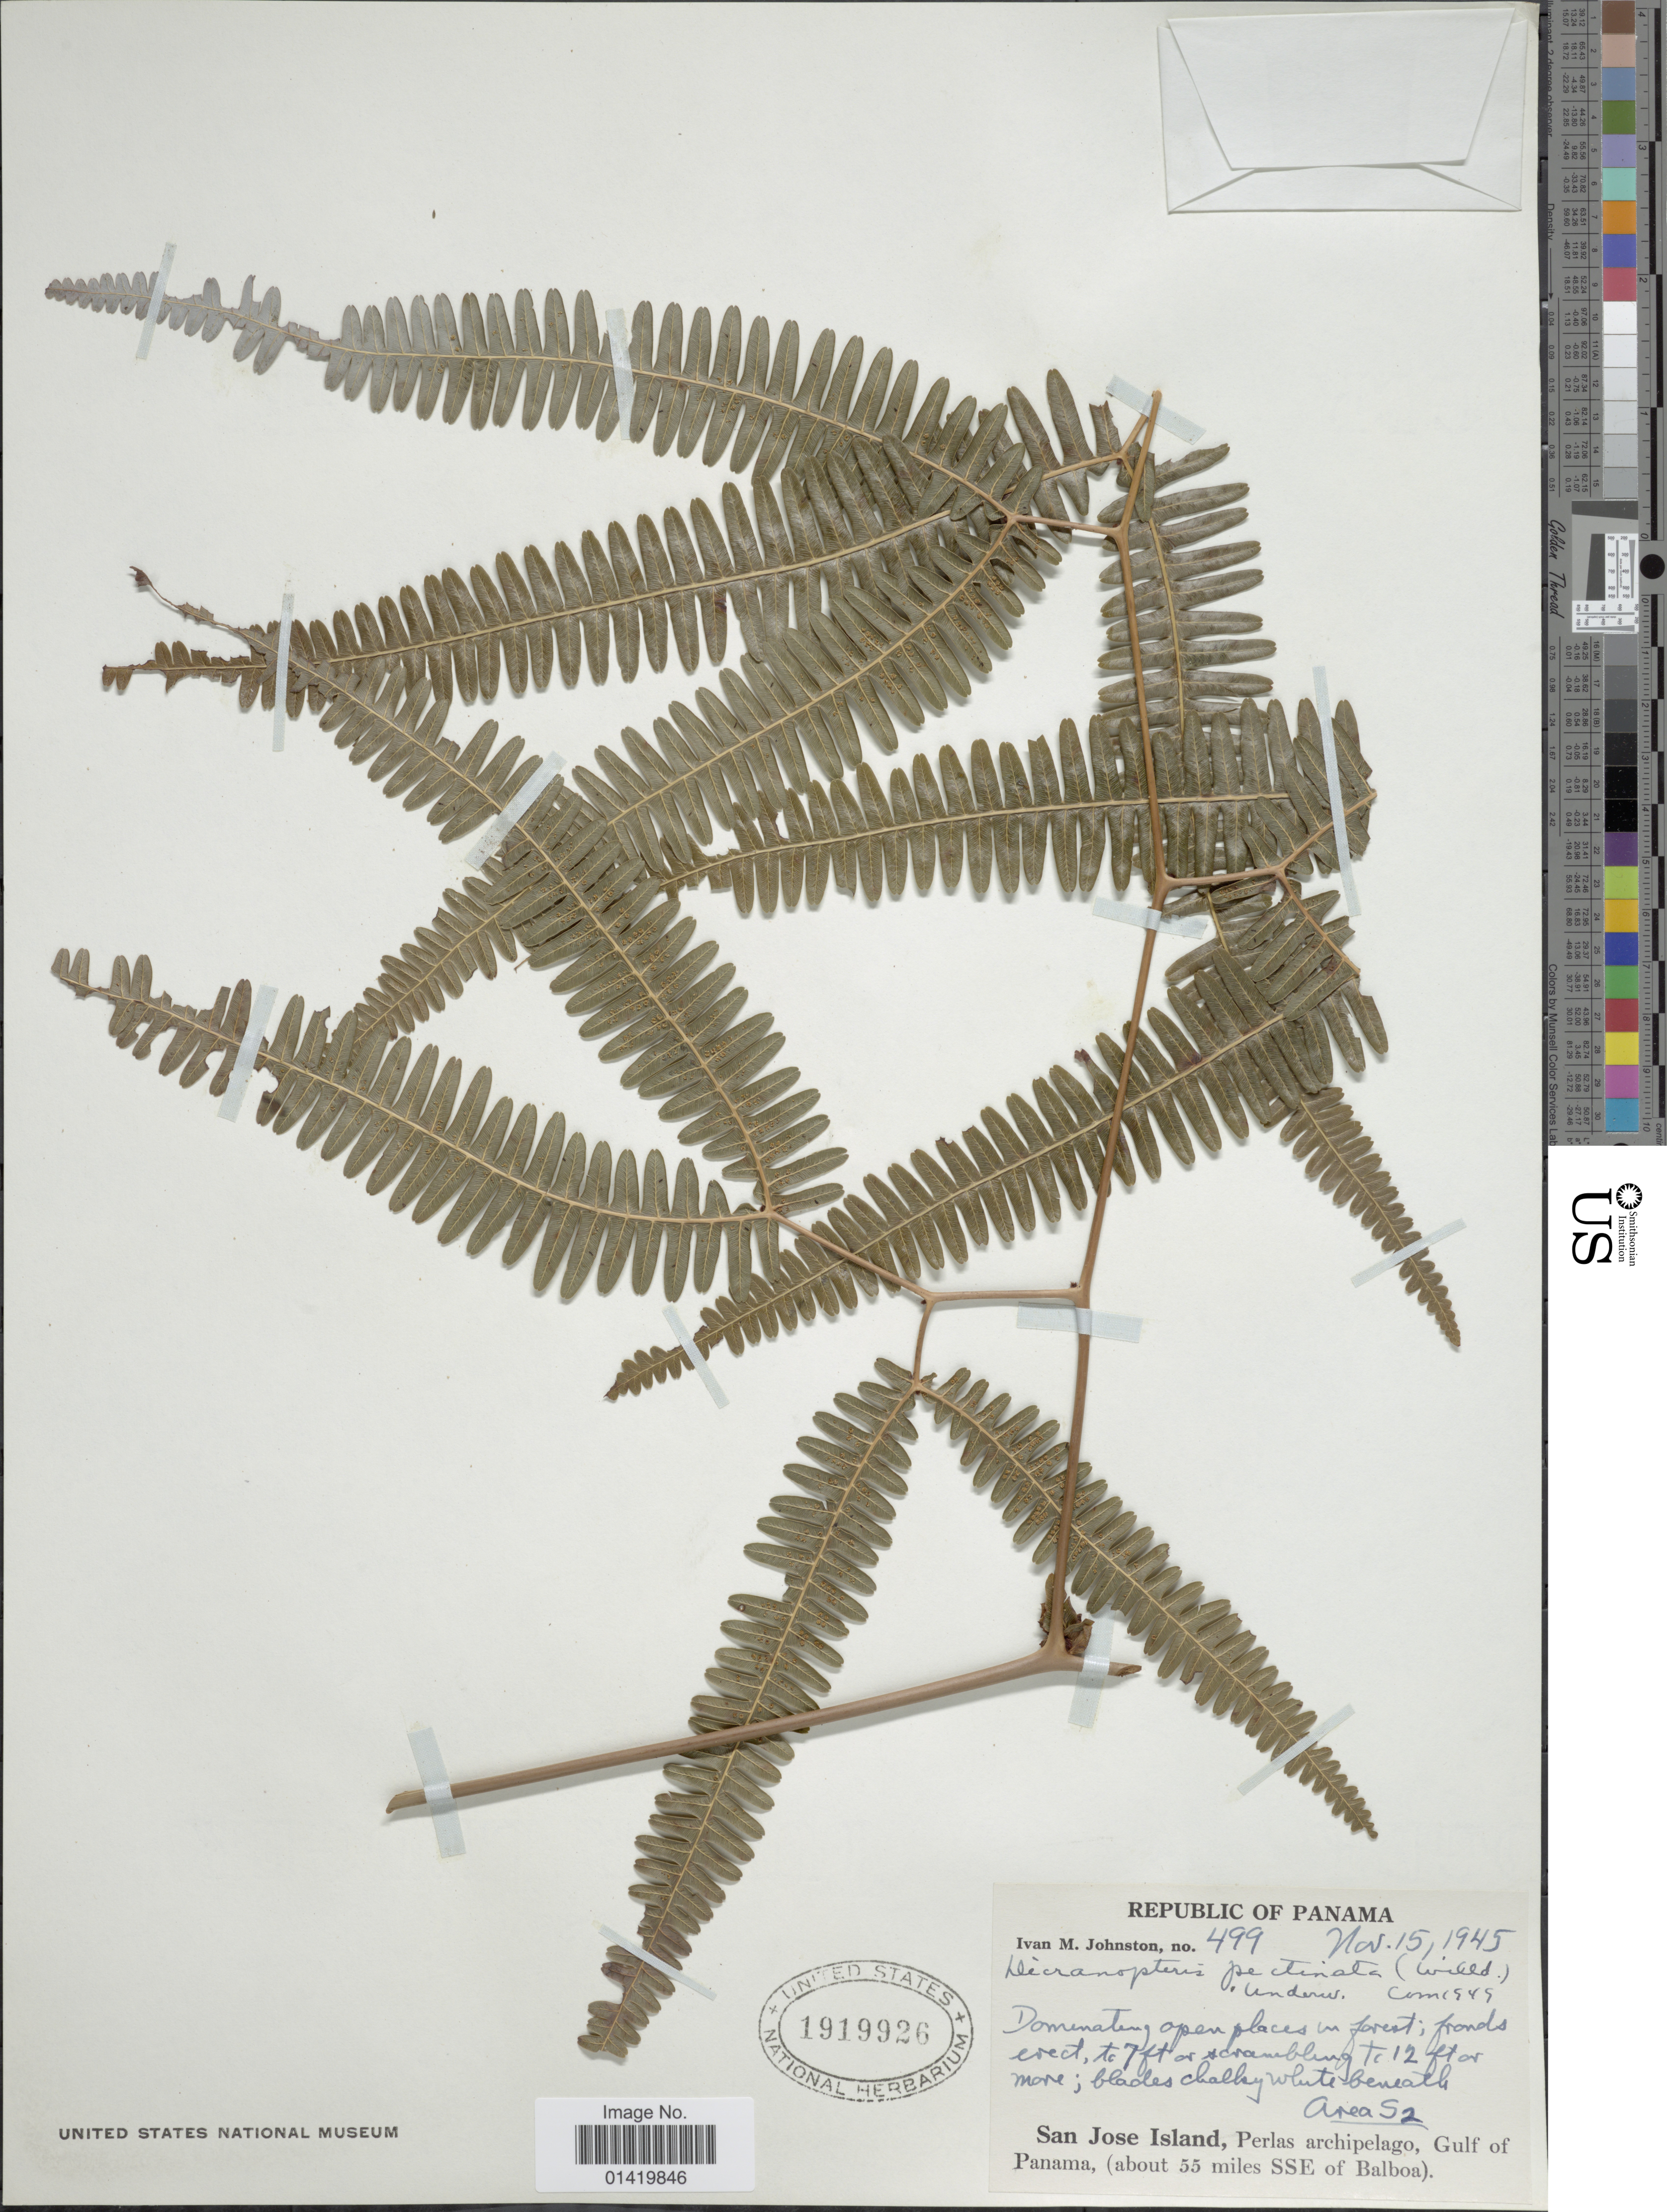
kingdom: Plantae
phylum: Tracheophyta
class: Polypodiopsida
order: Gleicheniales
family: Gleicheniaceae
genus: Gleichenella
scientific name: Gleichenella pectinata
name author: (Willd.) Ching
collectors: I.M. Johnston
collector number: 499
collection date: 1945-11-15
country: Panama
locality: San Jose Island, Perlas archipelago, Gulf of Panama, (about 55 miles SSE of Balboa)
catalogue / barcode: US 1919926